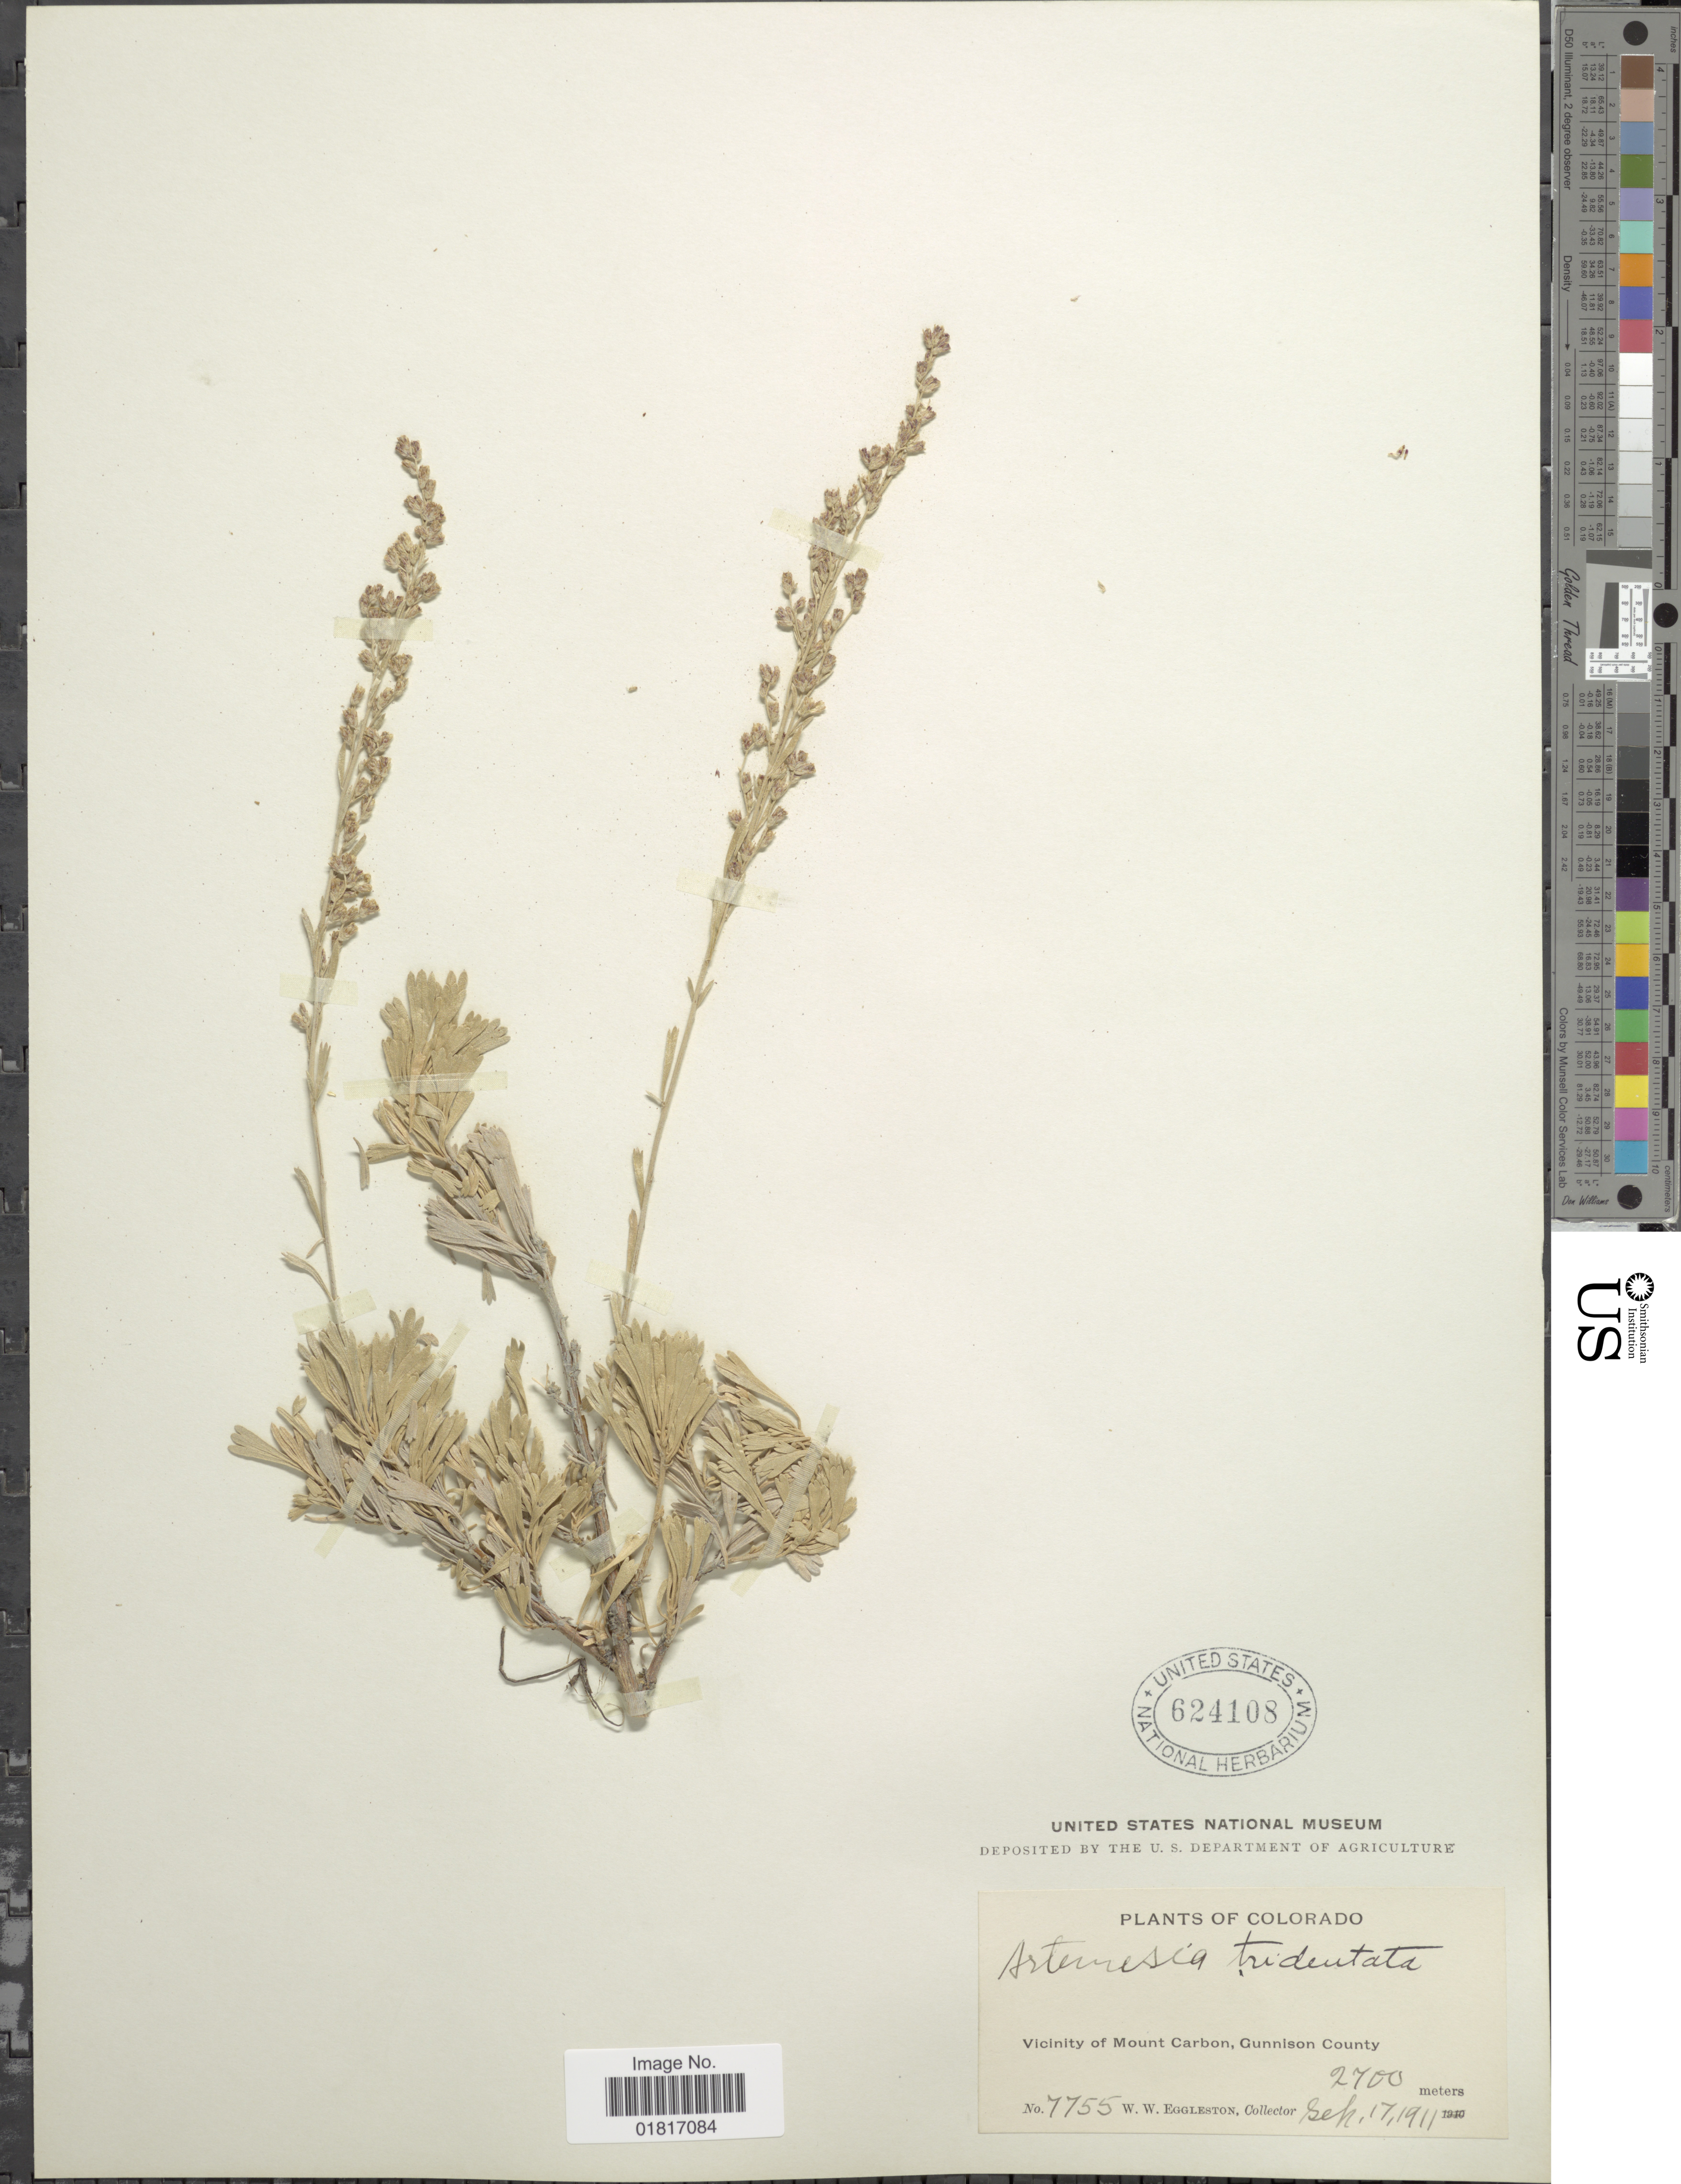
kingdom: Plantae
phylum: Tracheophyta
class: Magnoliopsida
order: Asterales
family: Asteraceae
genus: Artemisia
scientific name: Artemisia tridentata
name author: Nutt.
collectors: W. W. Eggleston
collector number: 7755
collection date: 1911-09-17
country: United States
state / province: Colorado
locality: Vicinity of Mount Carbon, Gunnison County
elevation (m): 2700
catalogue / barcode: US 624108